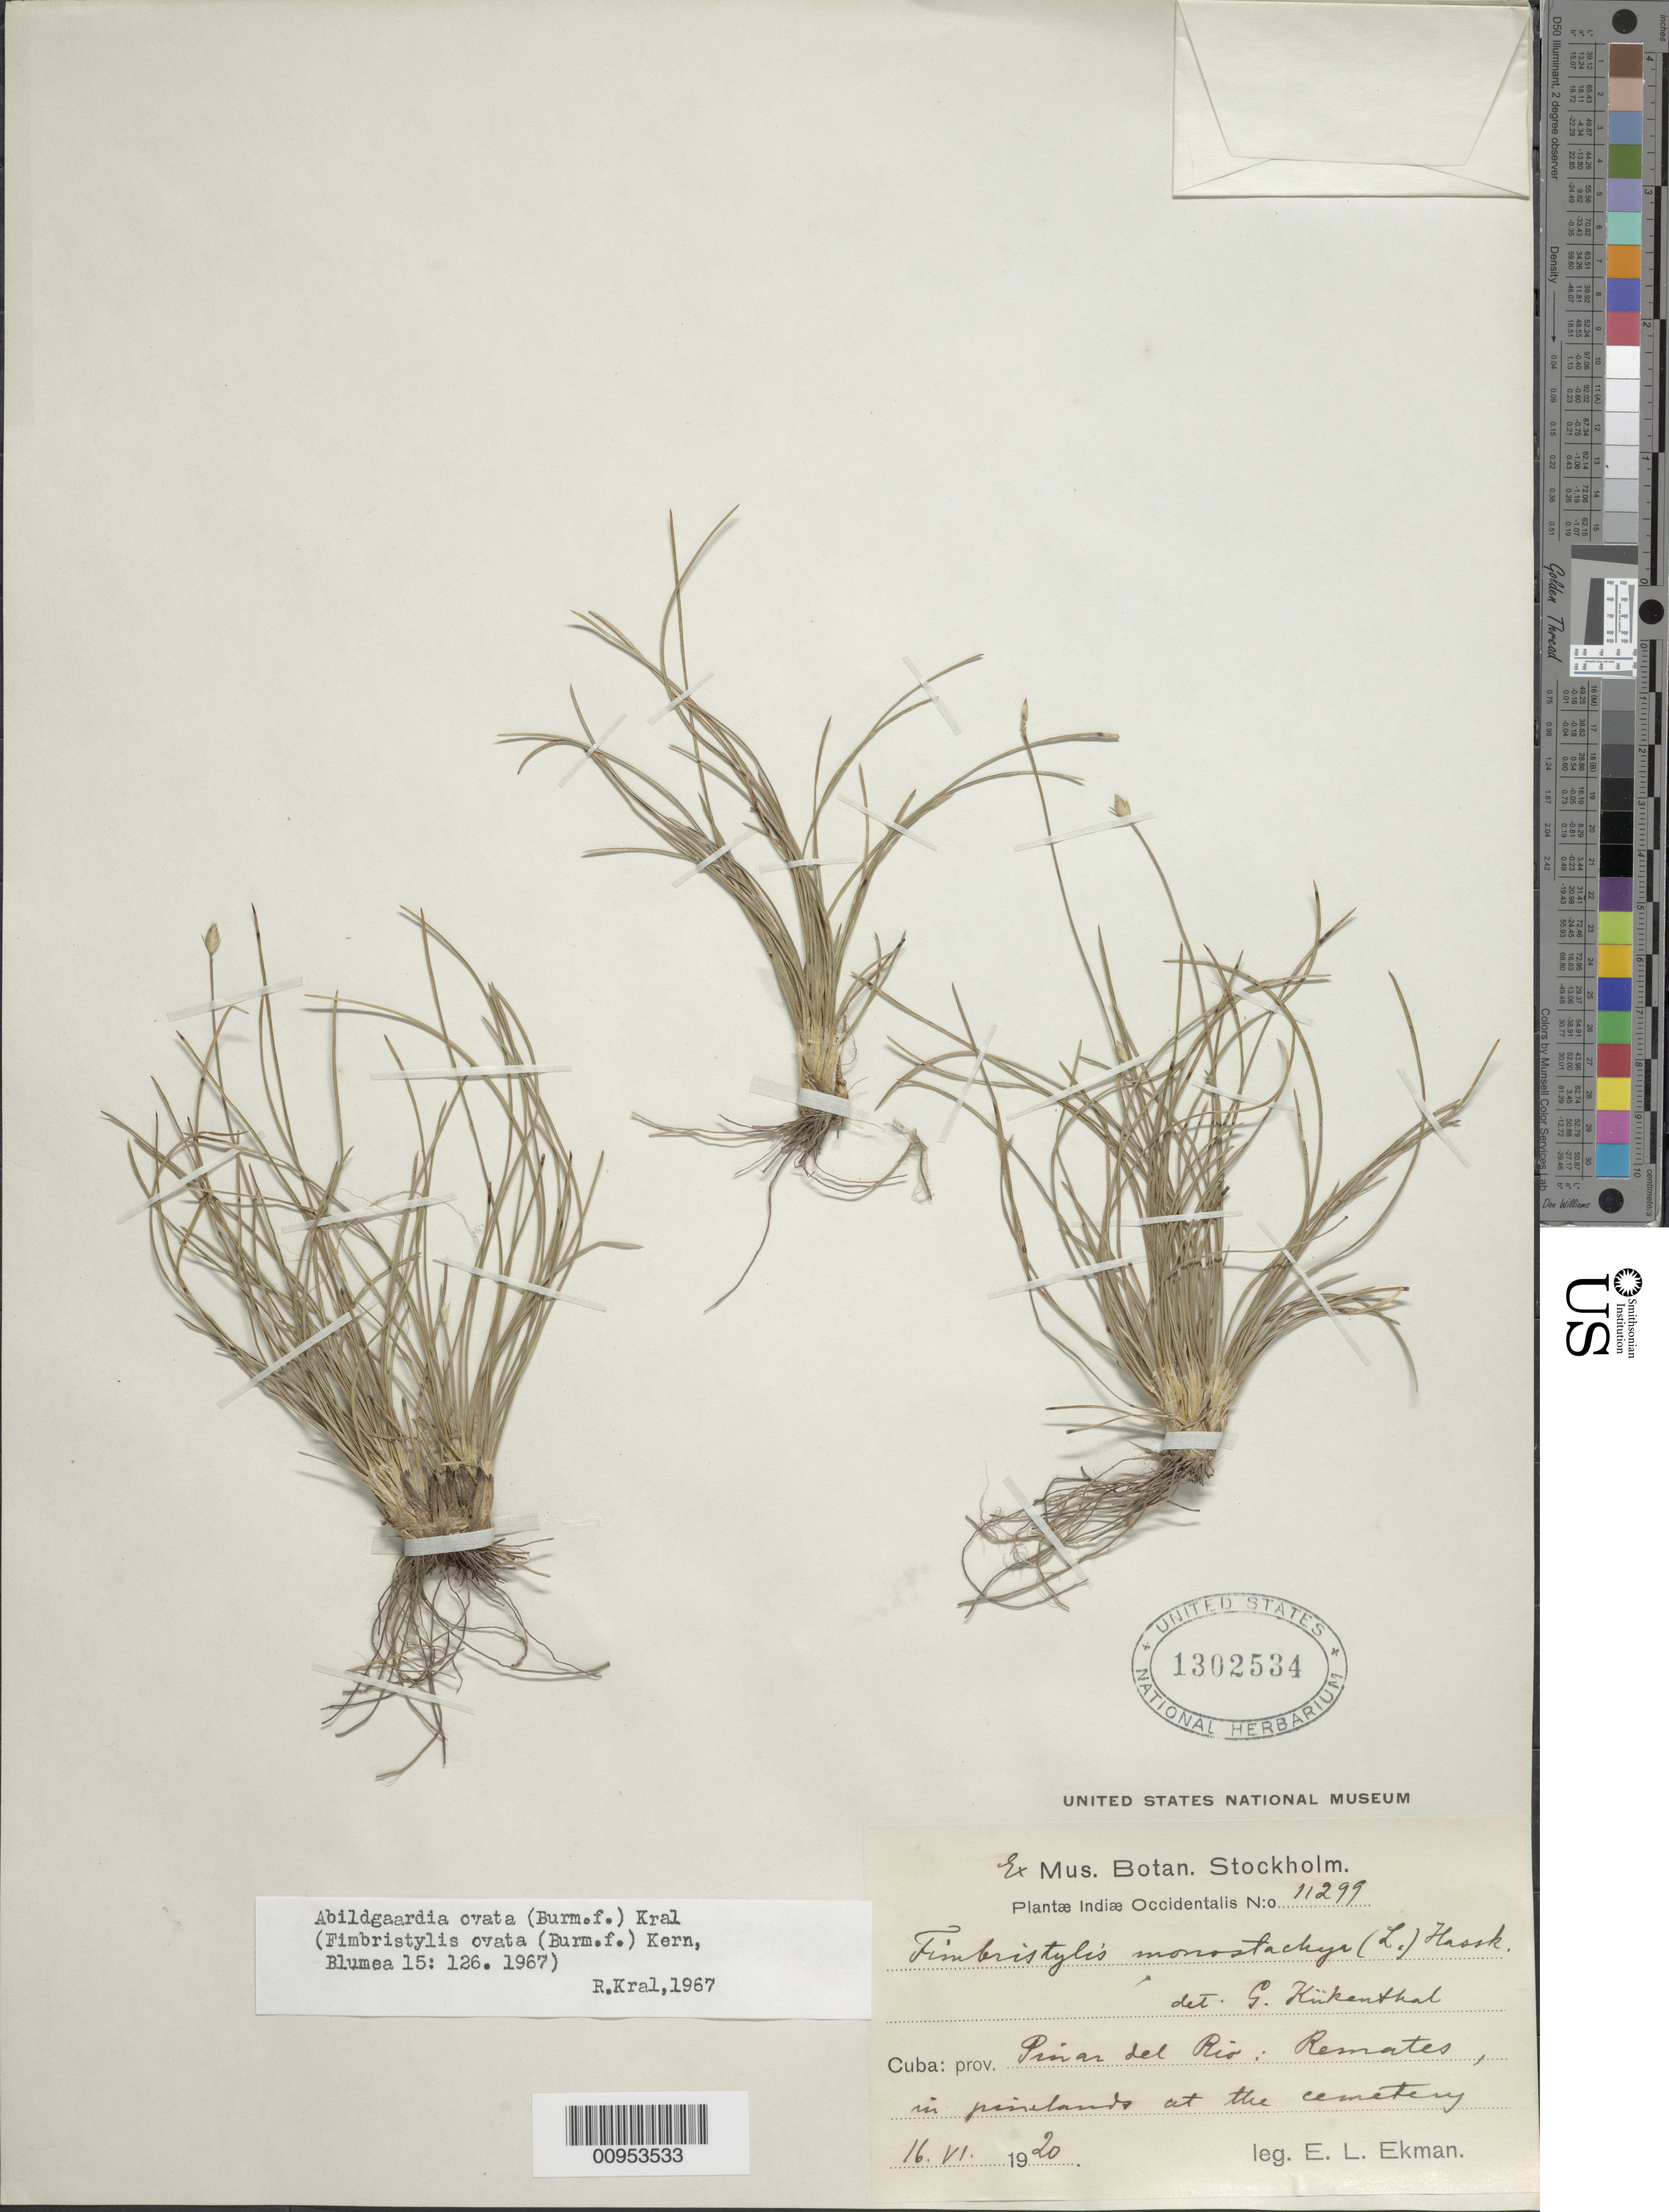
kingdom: Plantae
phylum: Tracheophyta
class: Liliopsida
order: Poales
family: Cyperaceae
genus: Abildgaardia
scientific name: Abildgaardia ovata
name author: (Burm. f.) Kral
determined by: Kral, Robert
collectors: E. L. Ekman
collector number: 11299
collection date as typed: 16 Jun 1920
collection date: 1920-06-16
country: Cuba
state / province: Pinar del Rio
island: Cuba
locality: Remates, pinelands at the cemetery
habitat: In pinelands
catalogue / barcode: US 1302534